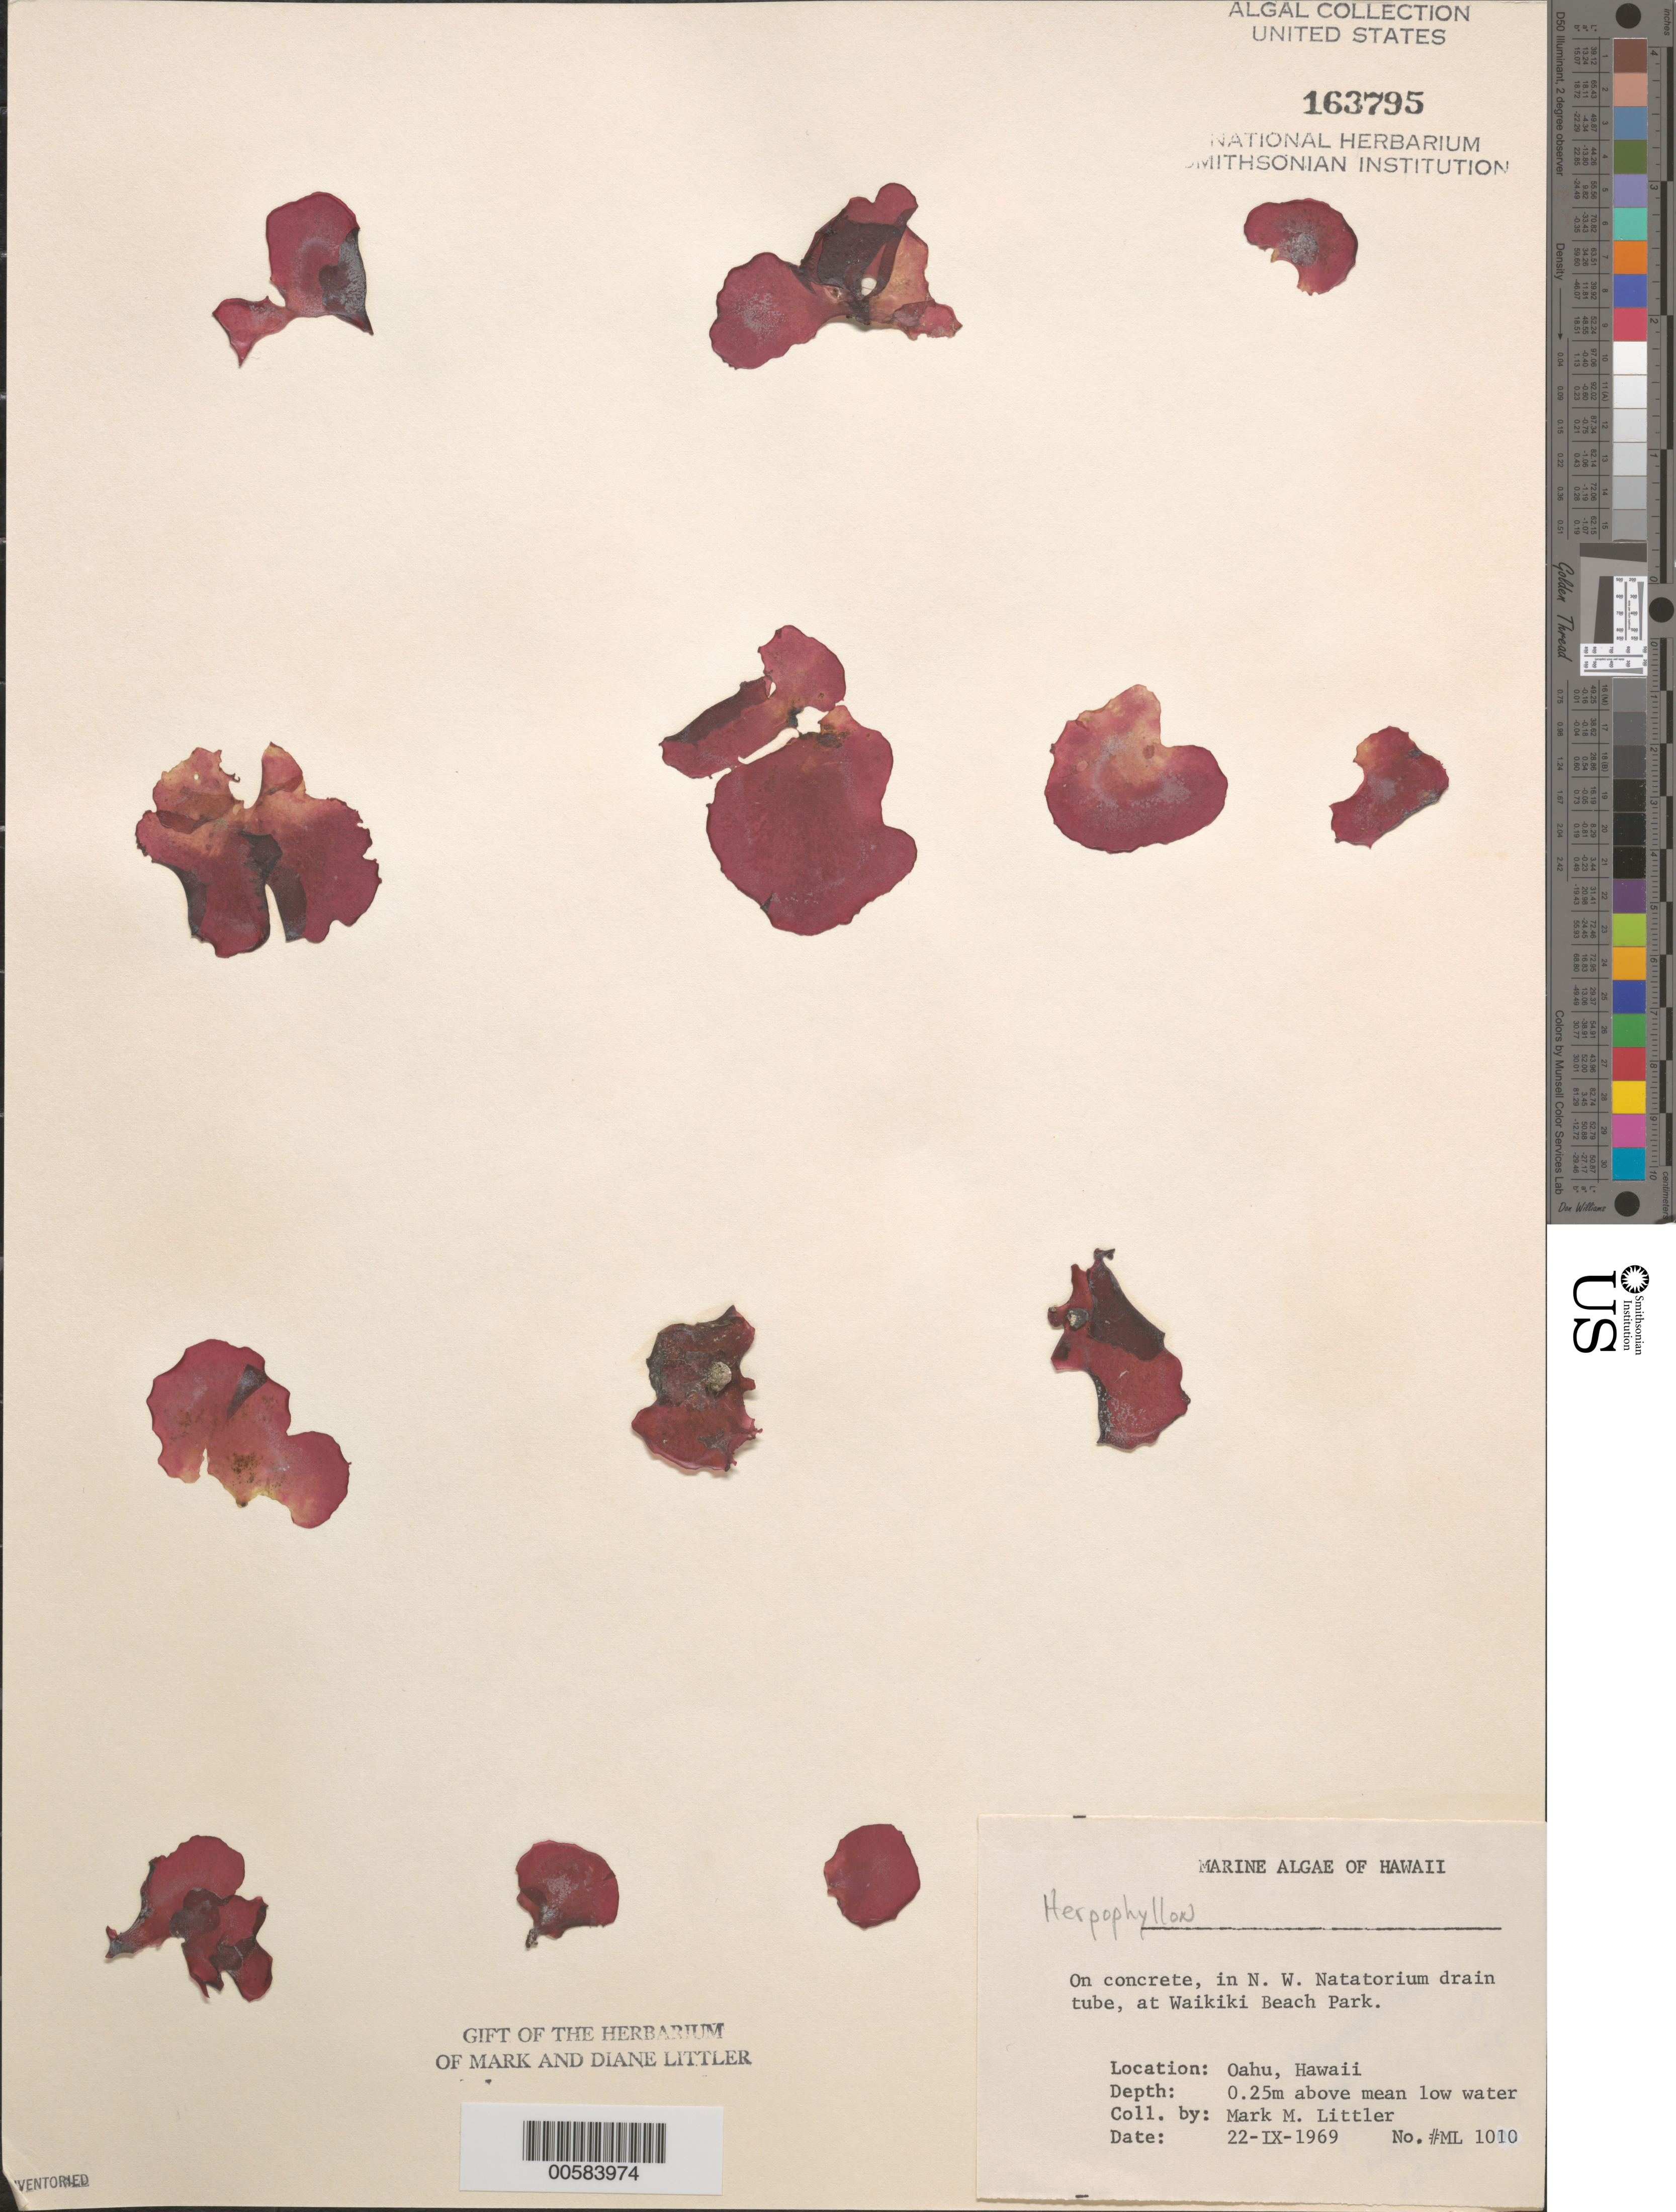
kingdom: Plantae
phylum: Rhodophyta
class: Florideophyceae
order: Rhodymeniales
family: Rhodymeniaceae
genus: Herpophyllon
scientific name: Herpophyllon sp.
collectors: M. M. Littler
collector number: ML 1010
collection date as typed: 22 Sep 1969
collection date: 1969-09-22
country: United States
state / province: Hawaii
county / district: Honolulu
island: Oahu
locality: Waikiki Beach Park, Natatorium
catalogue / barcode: US 163795